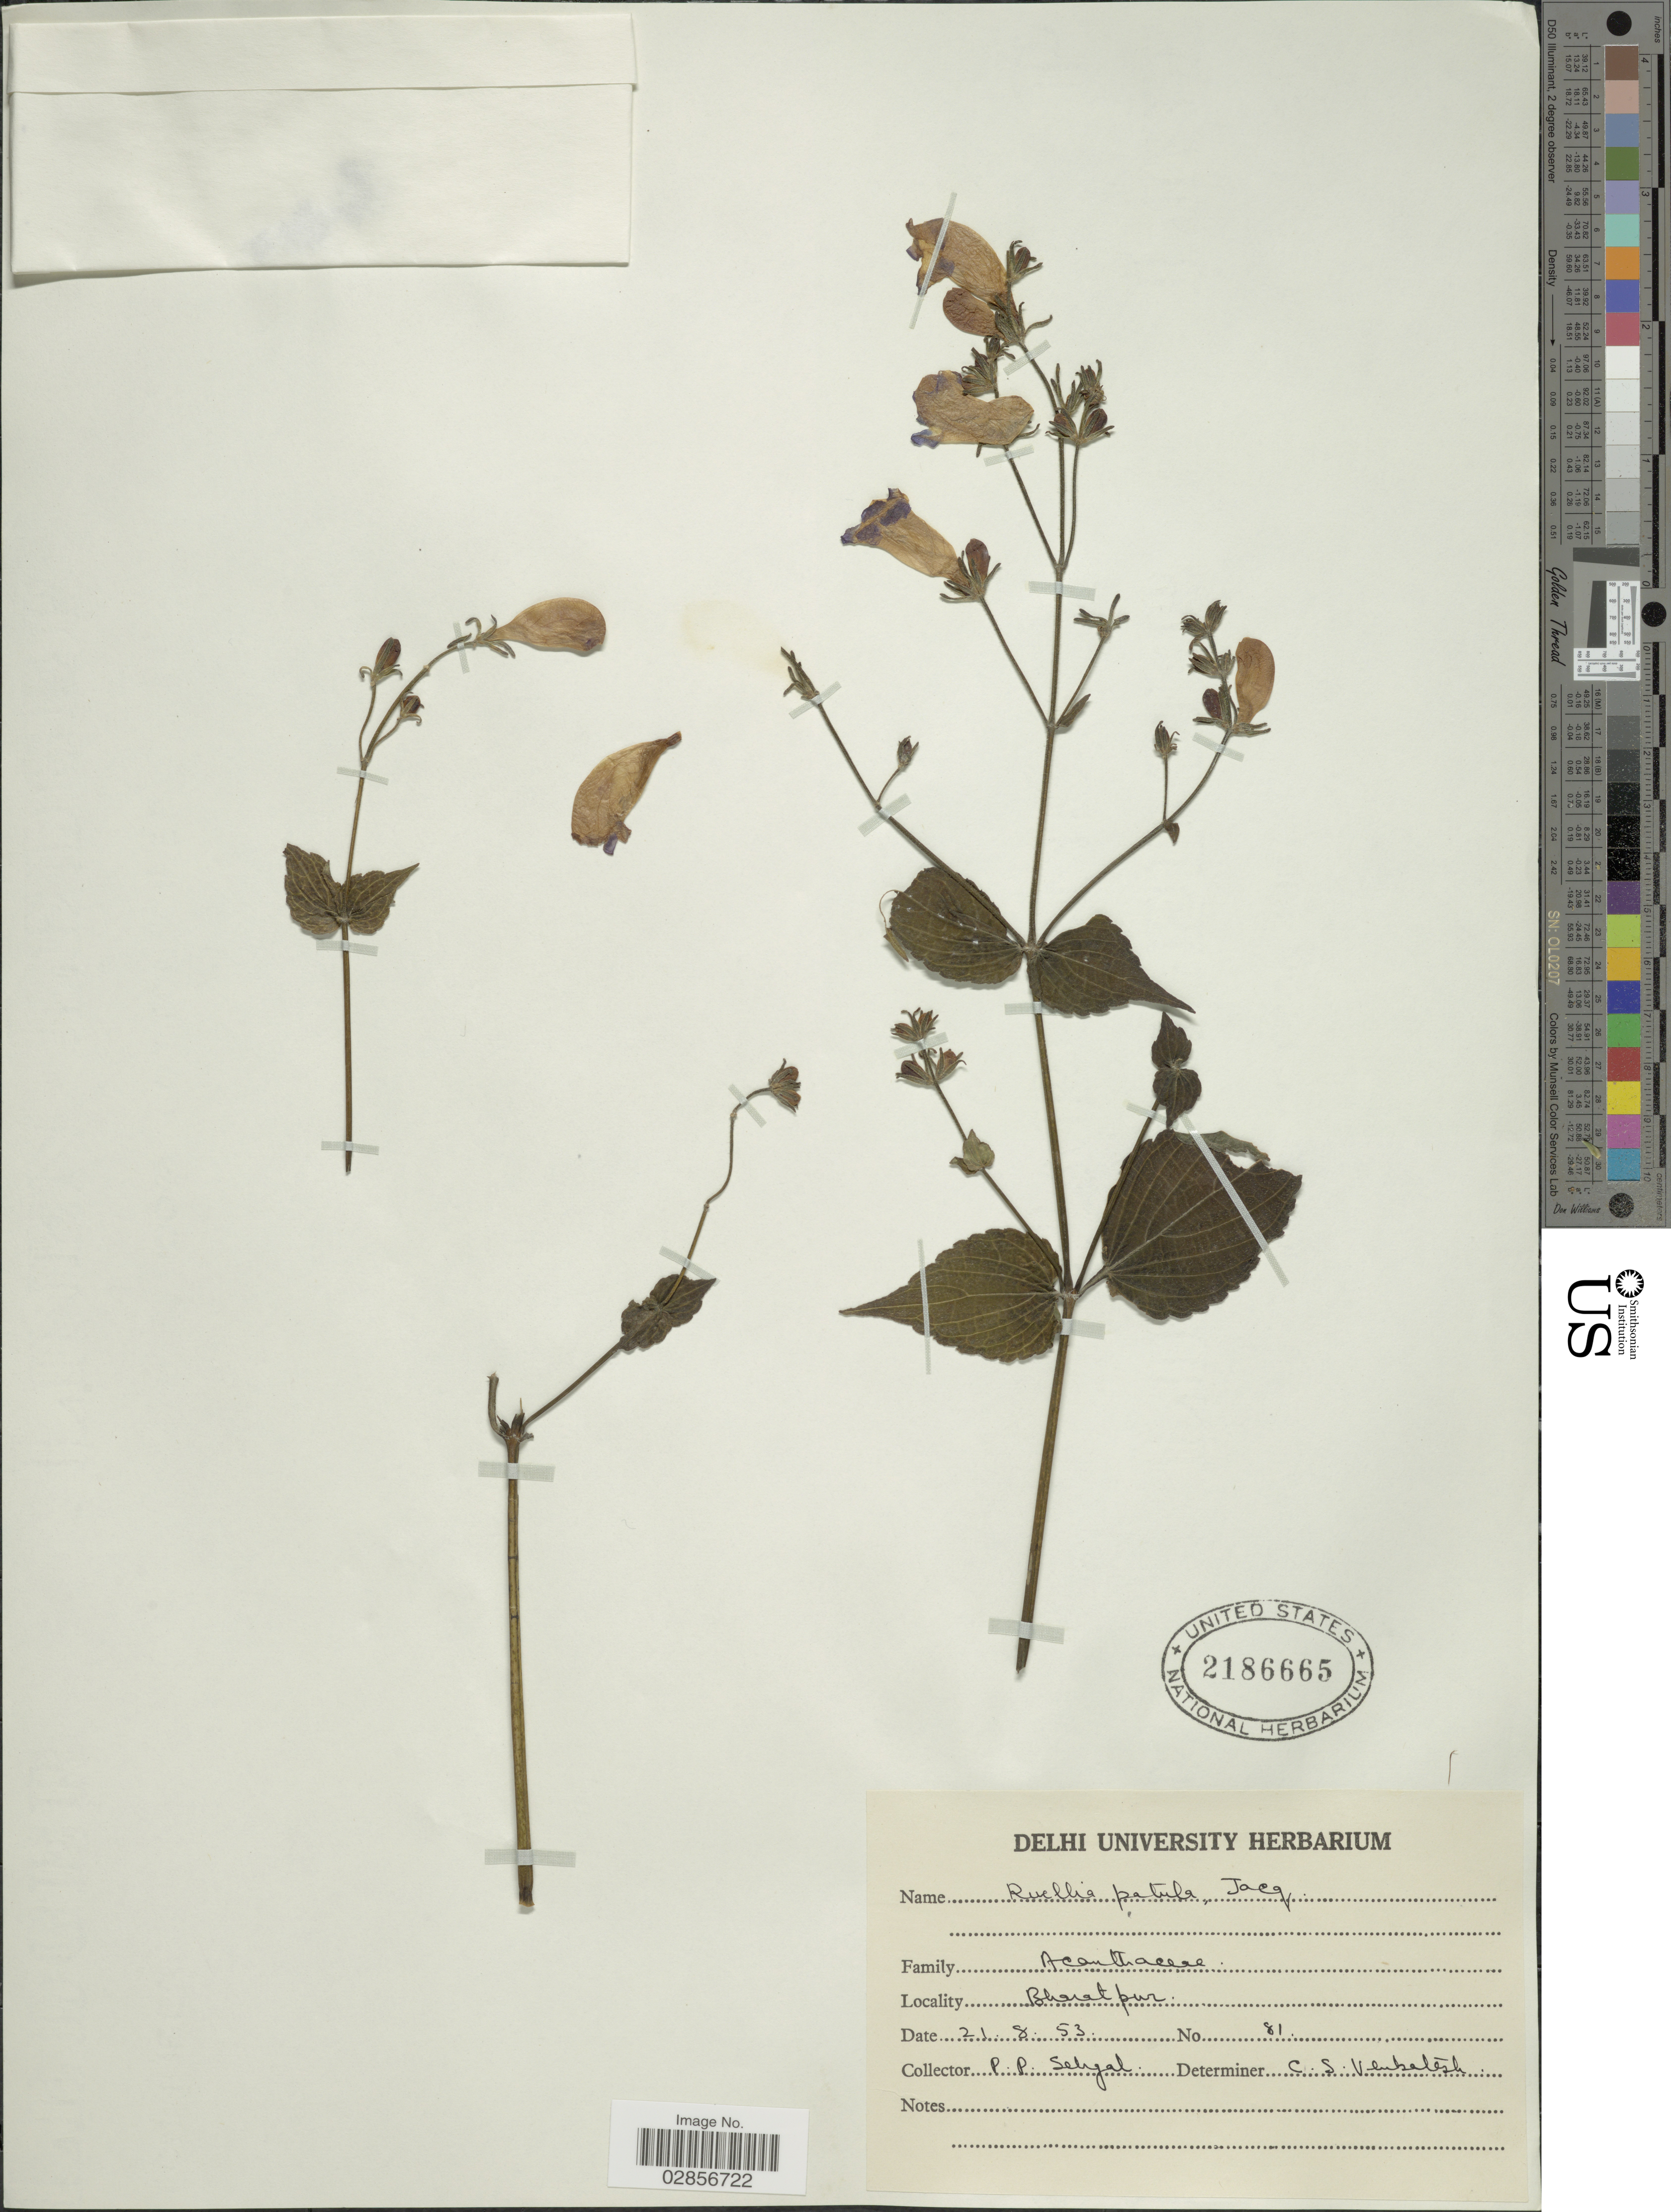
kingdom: Plantae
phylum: Tracheophyta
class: Magnoliopsida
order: Lamiales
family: Acanthaceae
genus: Strobilanthes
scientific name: Strobilanthes sp.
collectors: P. Sehgal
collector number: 81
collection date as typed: Transcribed d/m/y: 21/8/53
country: India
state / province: Rajasthan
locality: Bharatpur.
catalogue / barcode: US 2186665